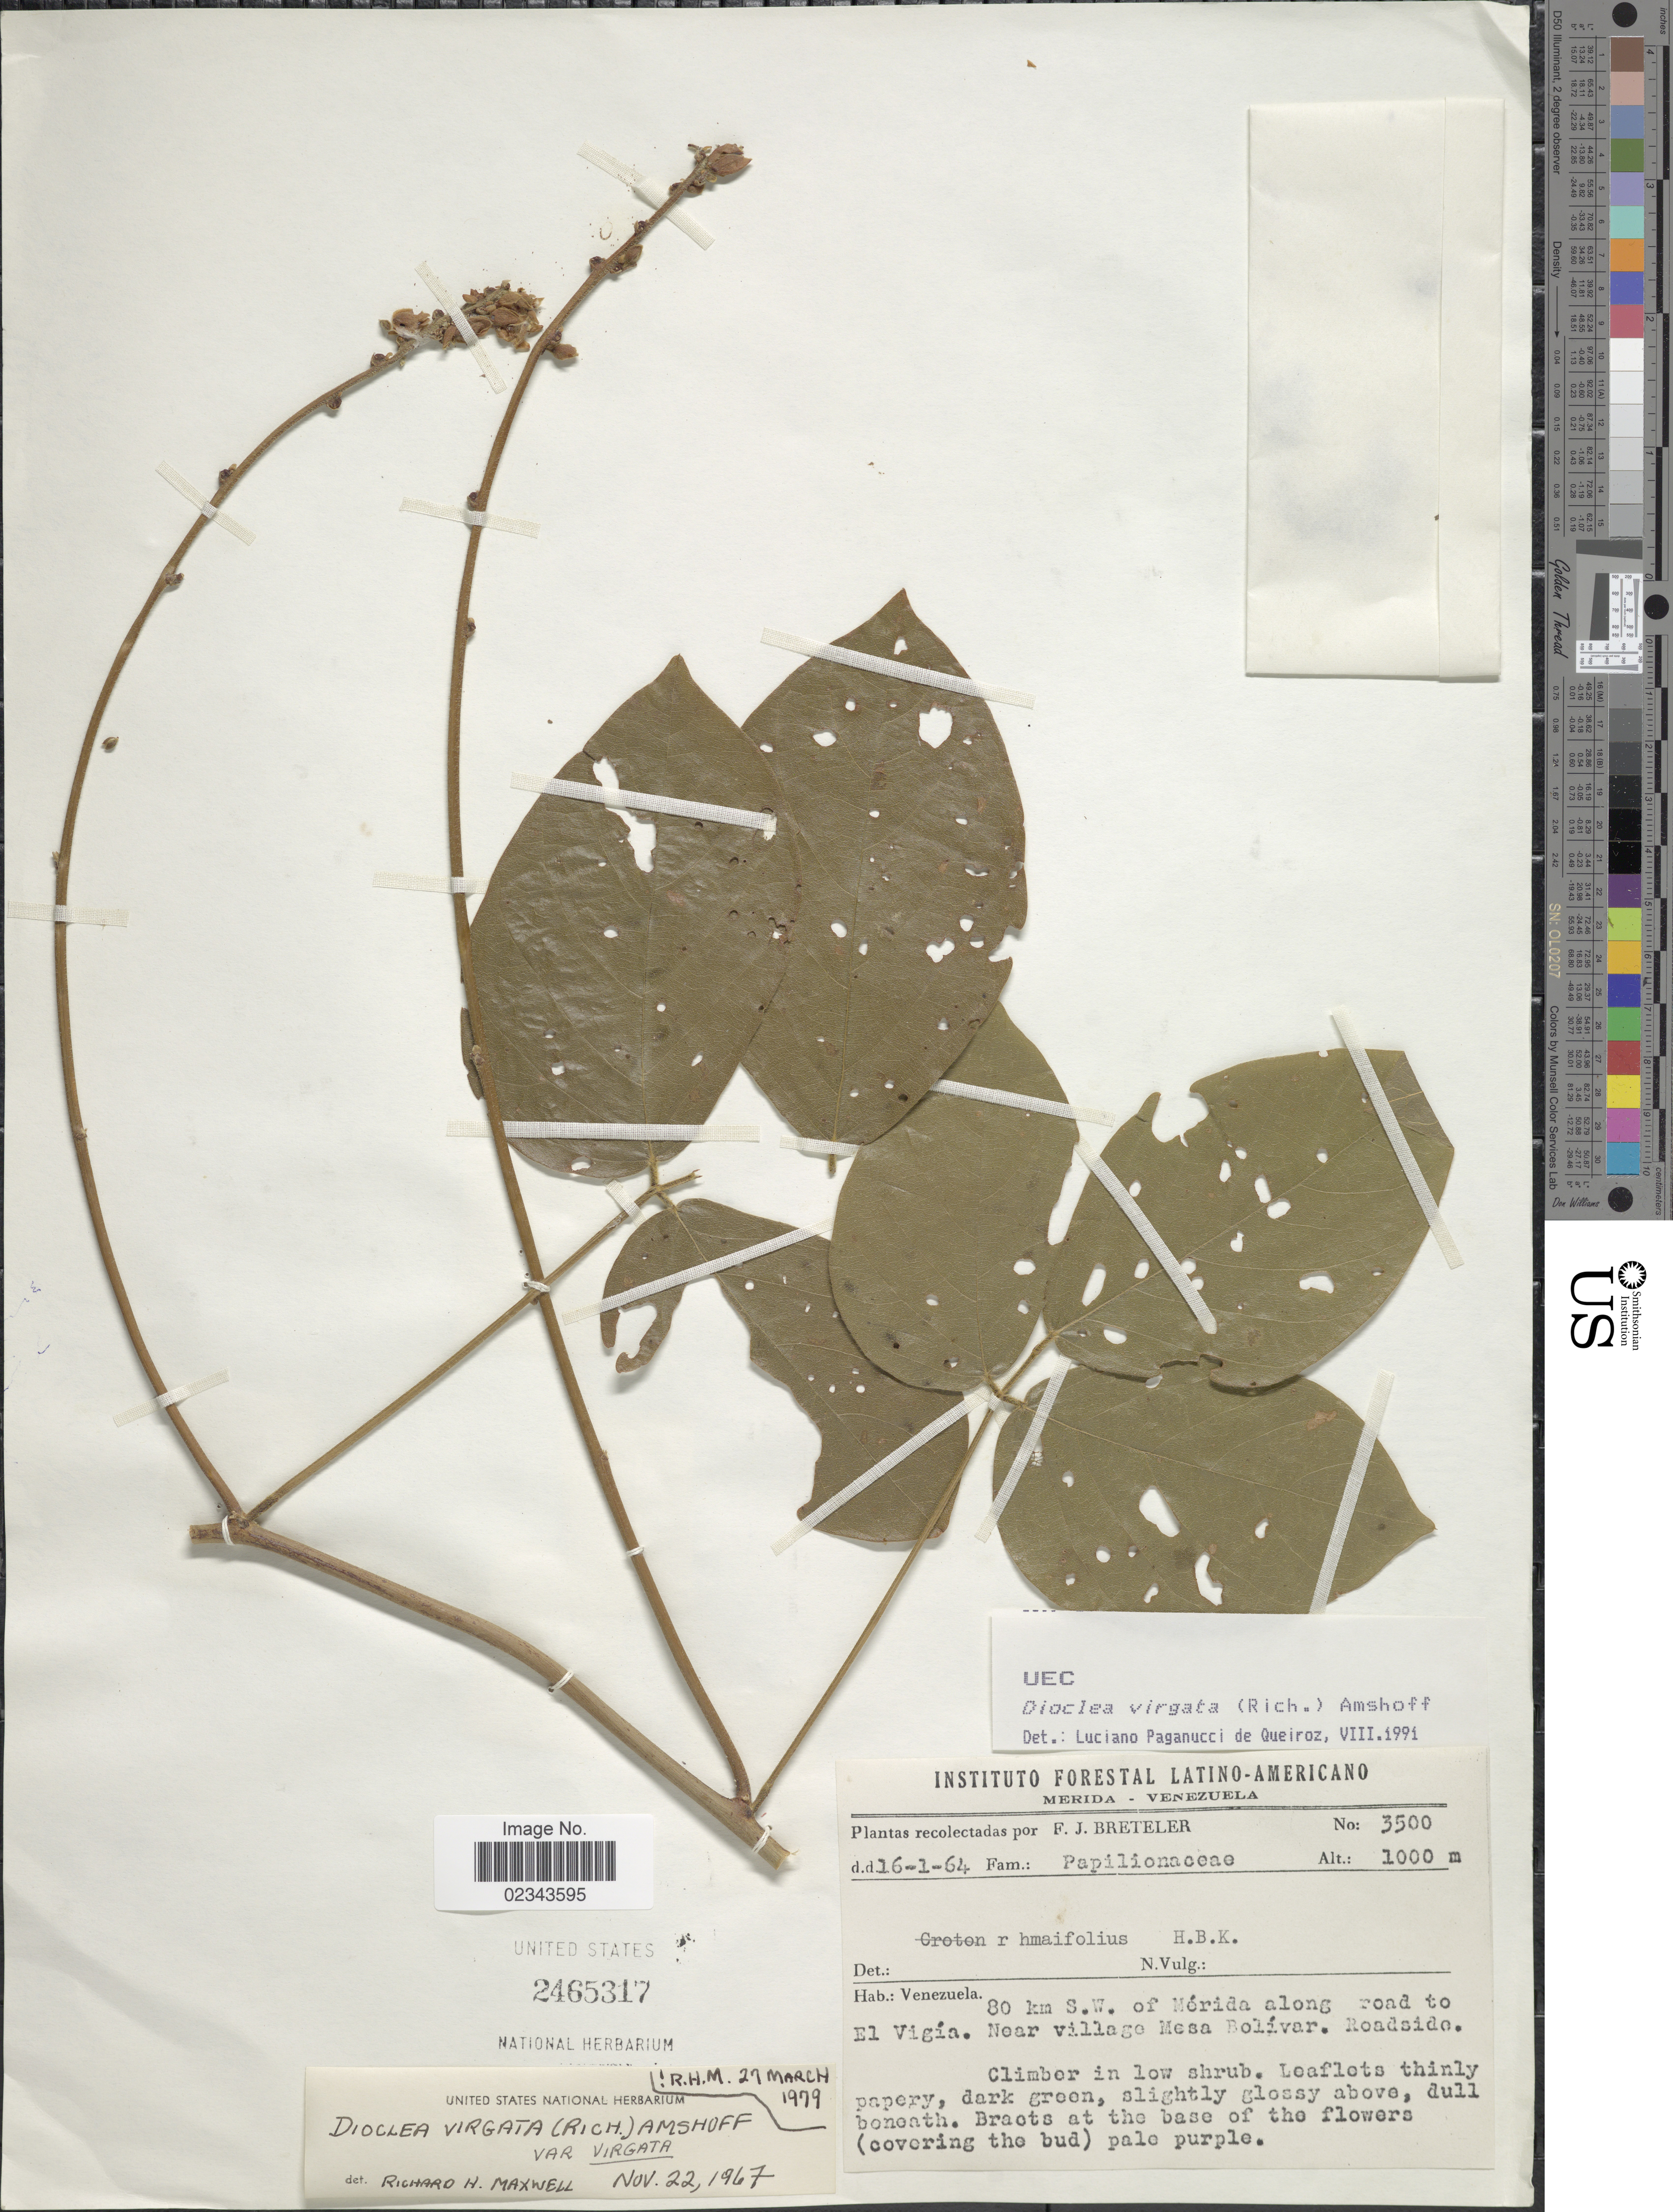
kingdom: Plantae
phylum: Tracheophyta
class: Magnoliopsida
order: Fabales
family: Fabaceae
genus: Dioclea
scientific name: Dioclea virgata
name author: (Rich.) Amshoff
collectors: F. J. Breteler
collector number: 3500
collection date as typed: Transcribed d/m/y: 16/1/64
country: Venezuela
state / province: Mérida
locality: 80 km S.W. of Merida along road to El Vigia, near village Mesa Bolivar, roadside.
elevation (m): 1000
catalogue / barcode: US 2465317